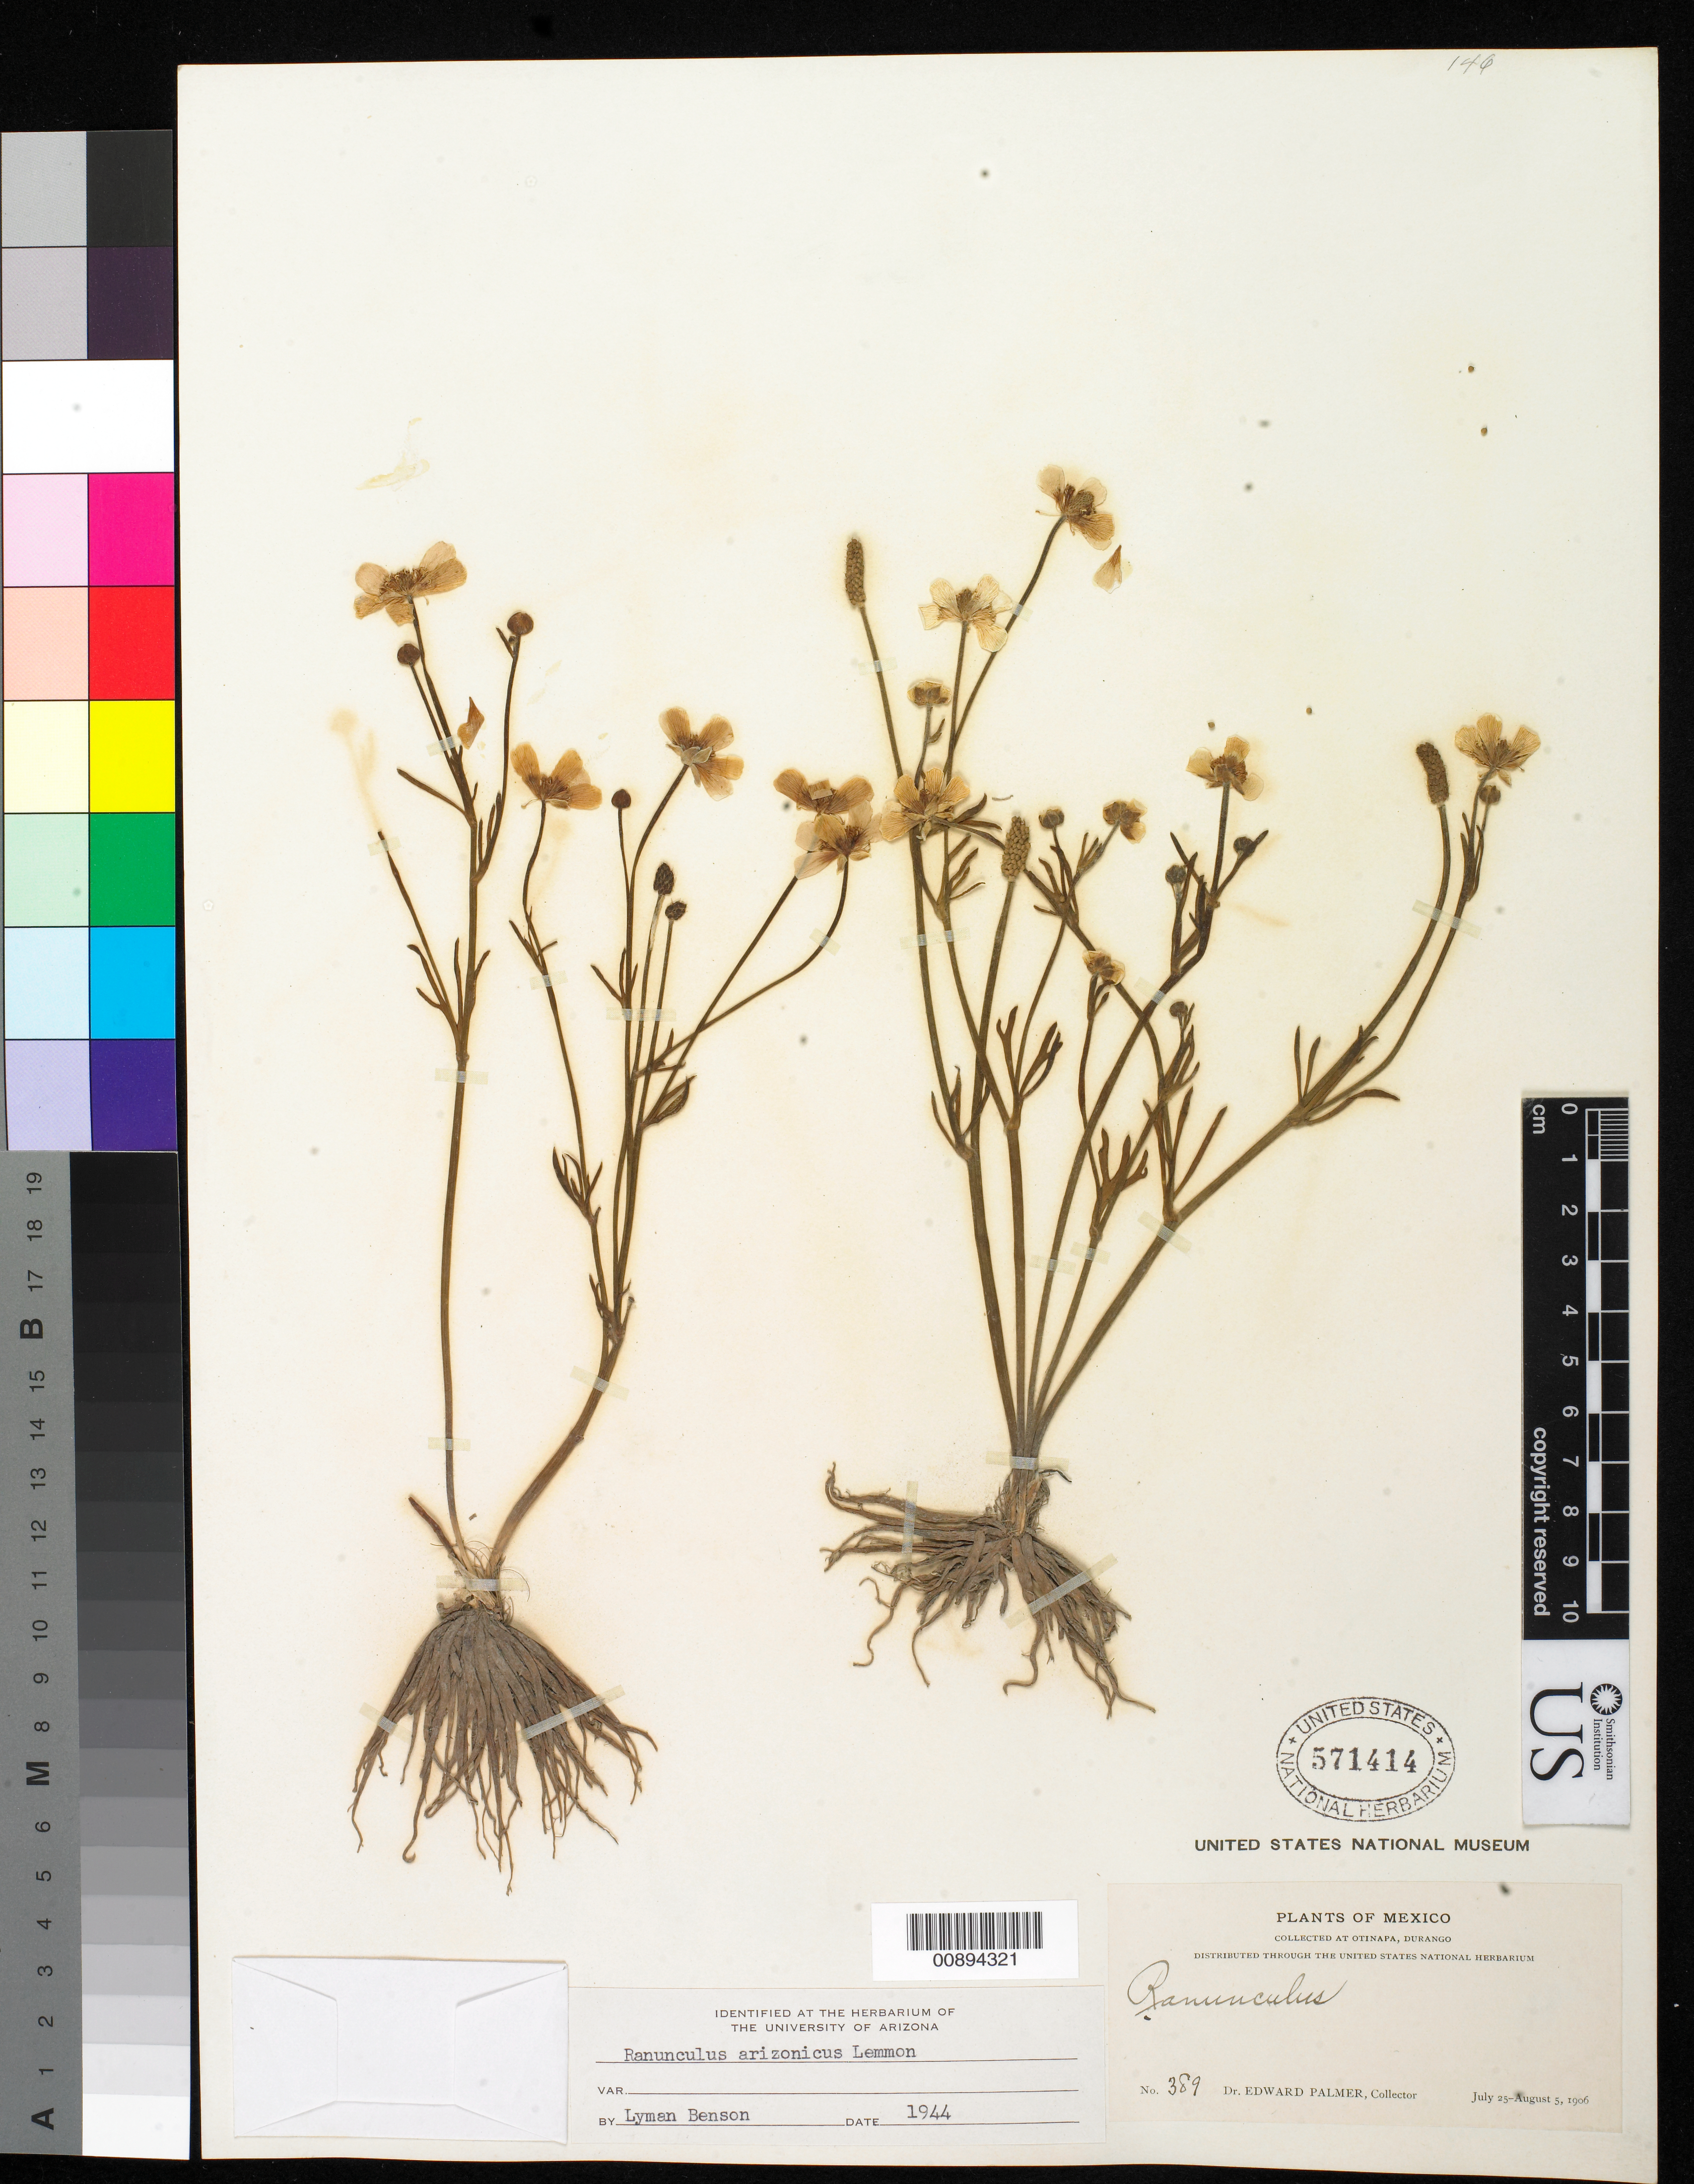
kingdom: Plantae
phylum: Tracheophyta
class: Magnoliopsida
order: Ranunculales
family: Ranunculaceae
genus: Ranunculus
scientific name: Ranunculus arizonicus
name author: Lemmon ex A. Gray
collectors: E. Palmer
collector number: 389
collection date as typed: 25 Jul 1906 to 05 Aug 1906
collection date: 1906-07-25/1906-08-05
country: Mexico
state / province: Durango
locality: Otinapa, Durango.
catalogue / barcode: US 571414